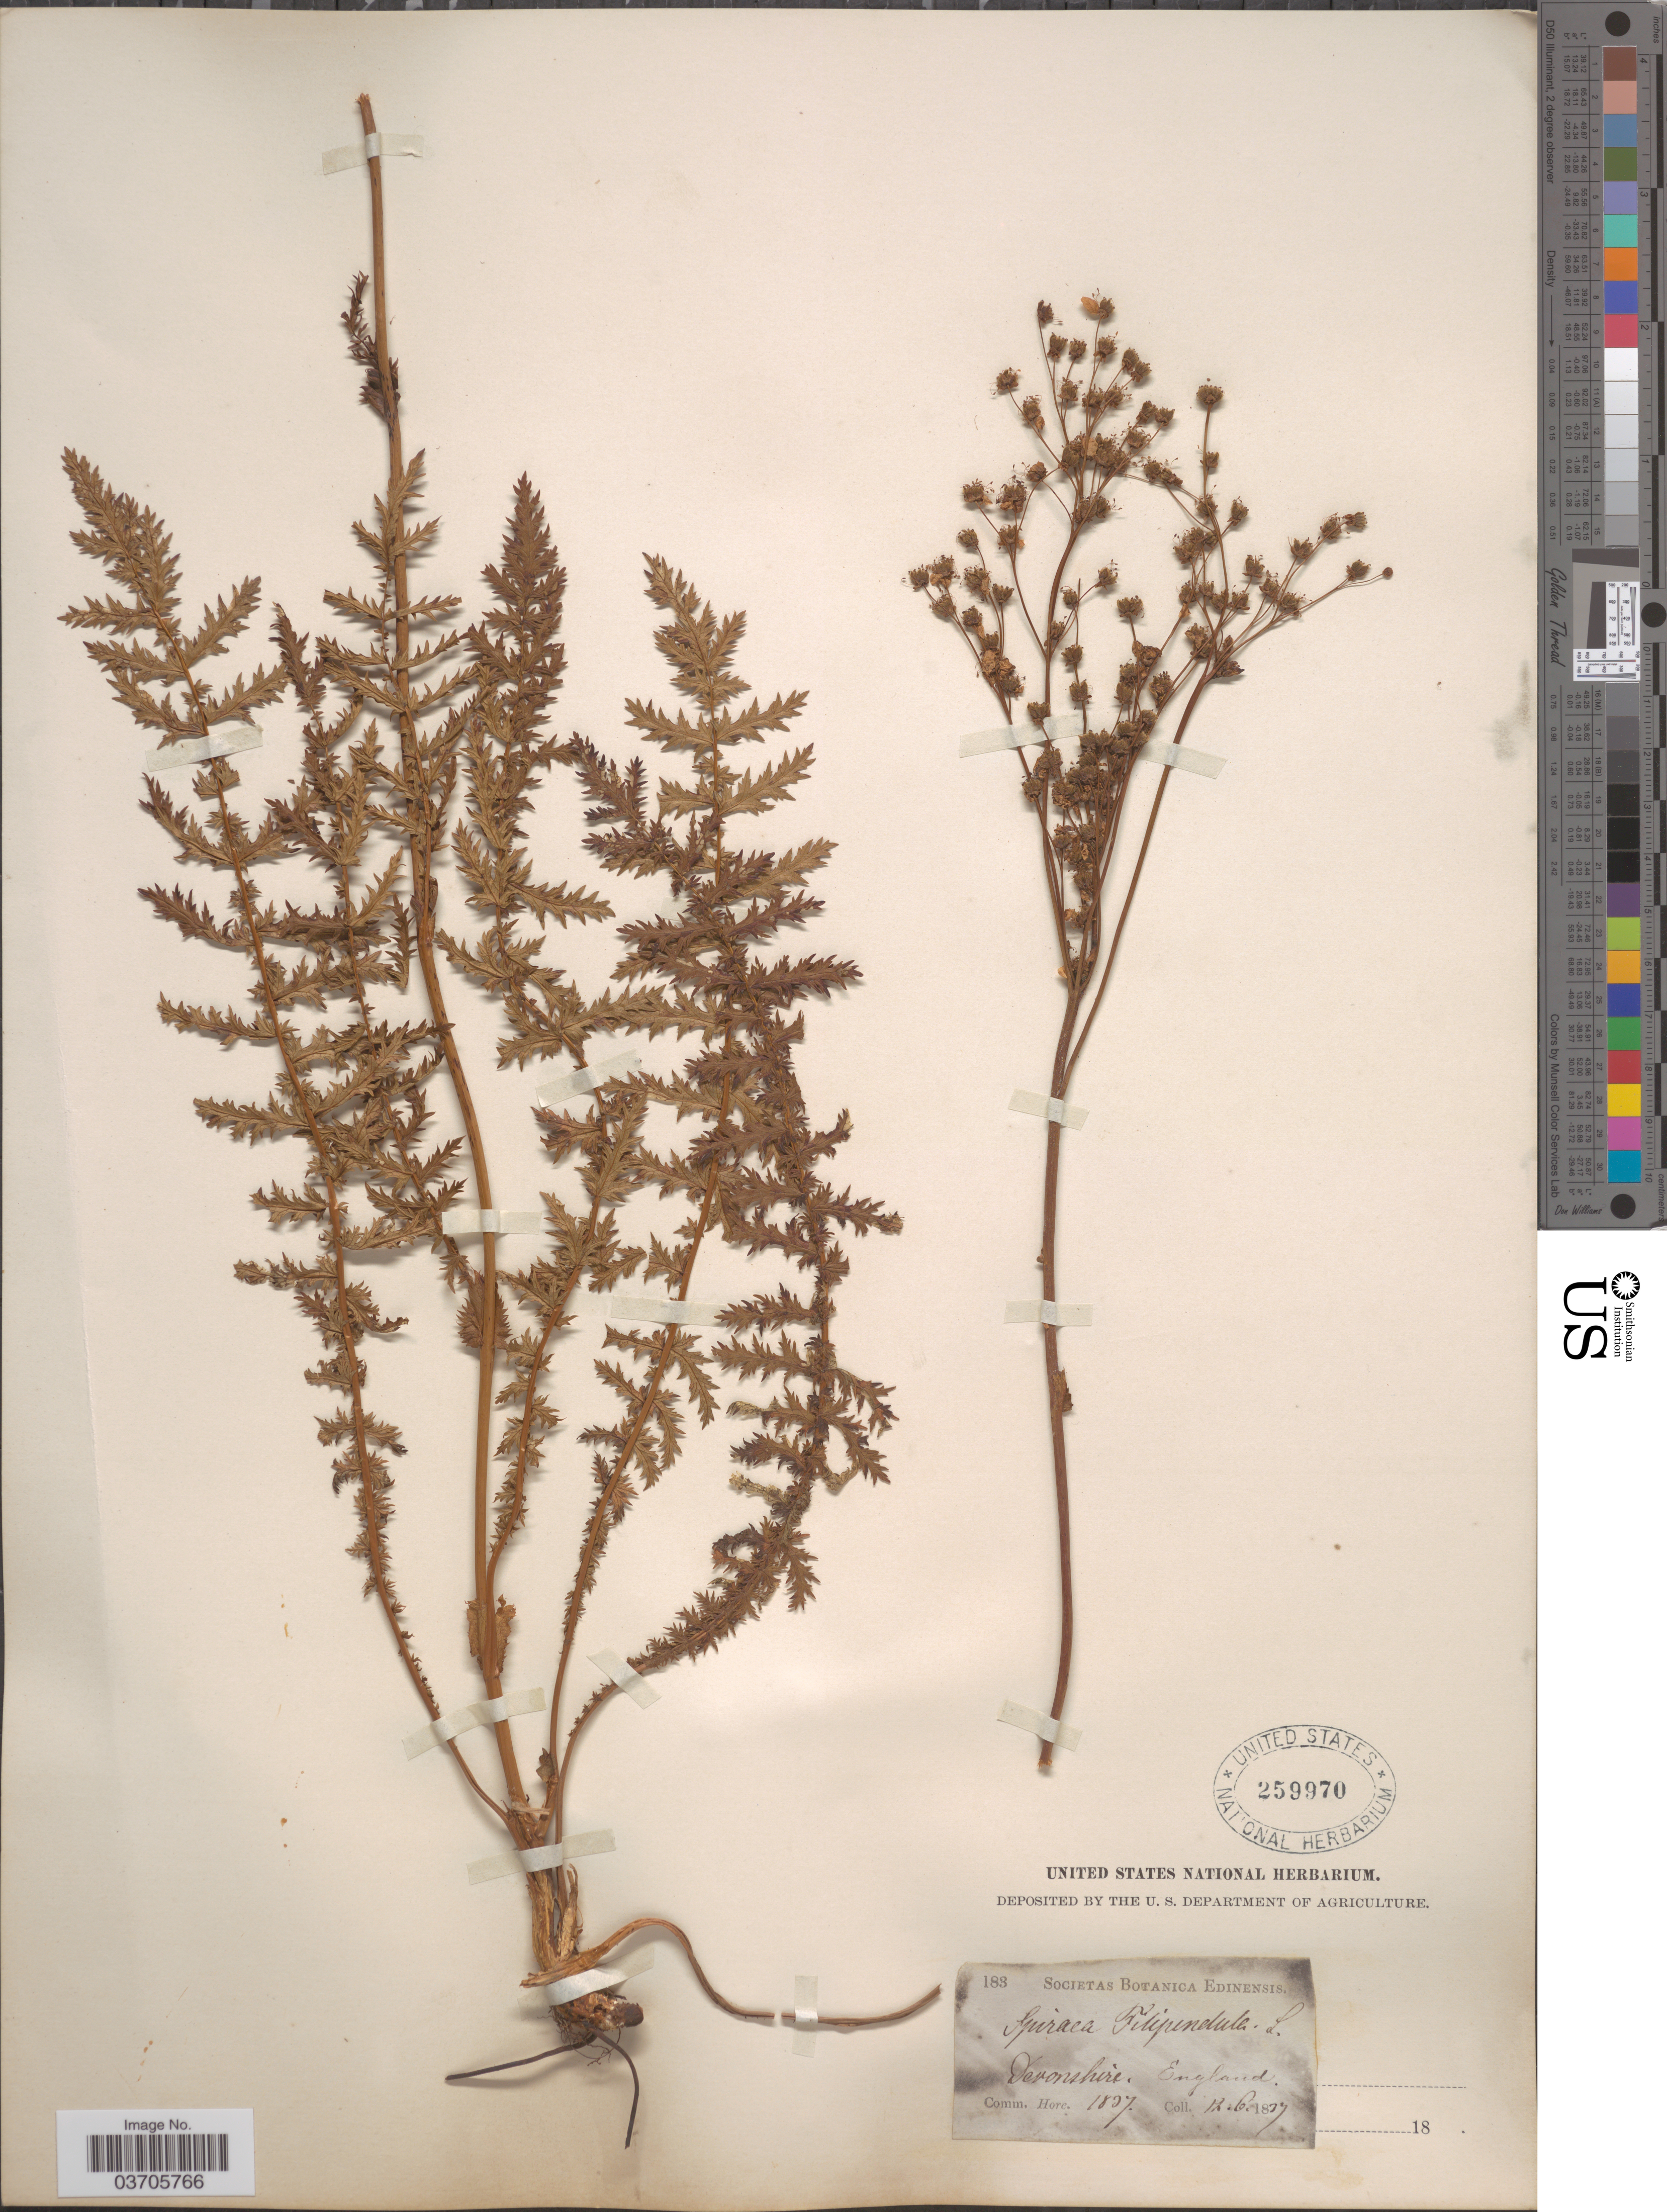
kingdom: Plantae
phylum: Tracheophyta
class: Magnoliopsida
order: Rosales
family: Rosaceae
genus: Filipendula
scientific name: Filipendula filipendula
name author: (L.) Voss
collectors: ex herb. United States National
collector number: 183?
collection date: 1837-06-12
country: United Kingdom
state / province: England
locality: Devonshire.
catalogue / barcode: US 259970